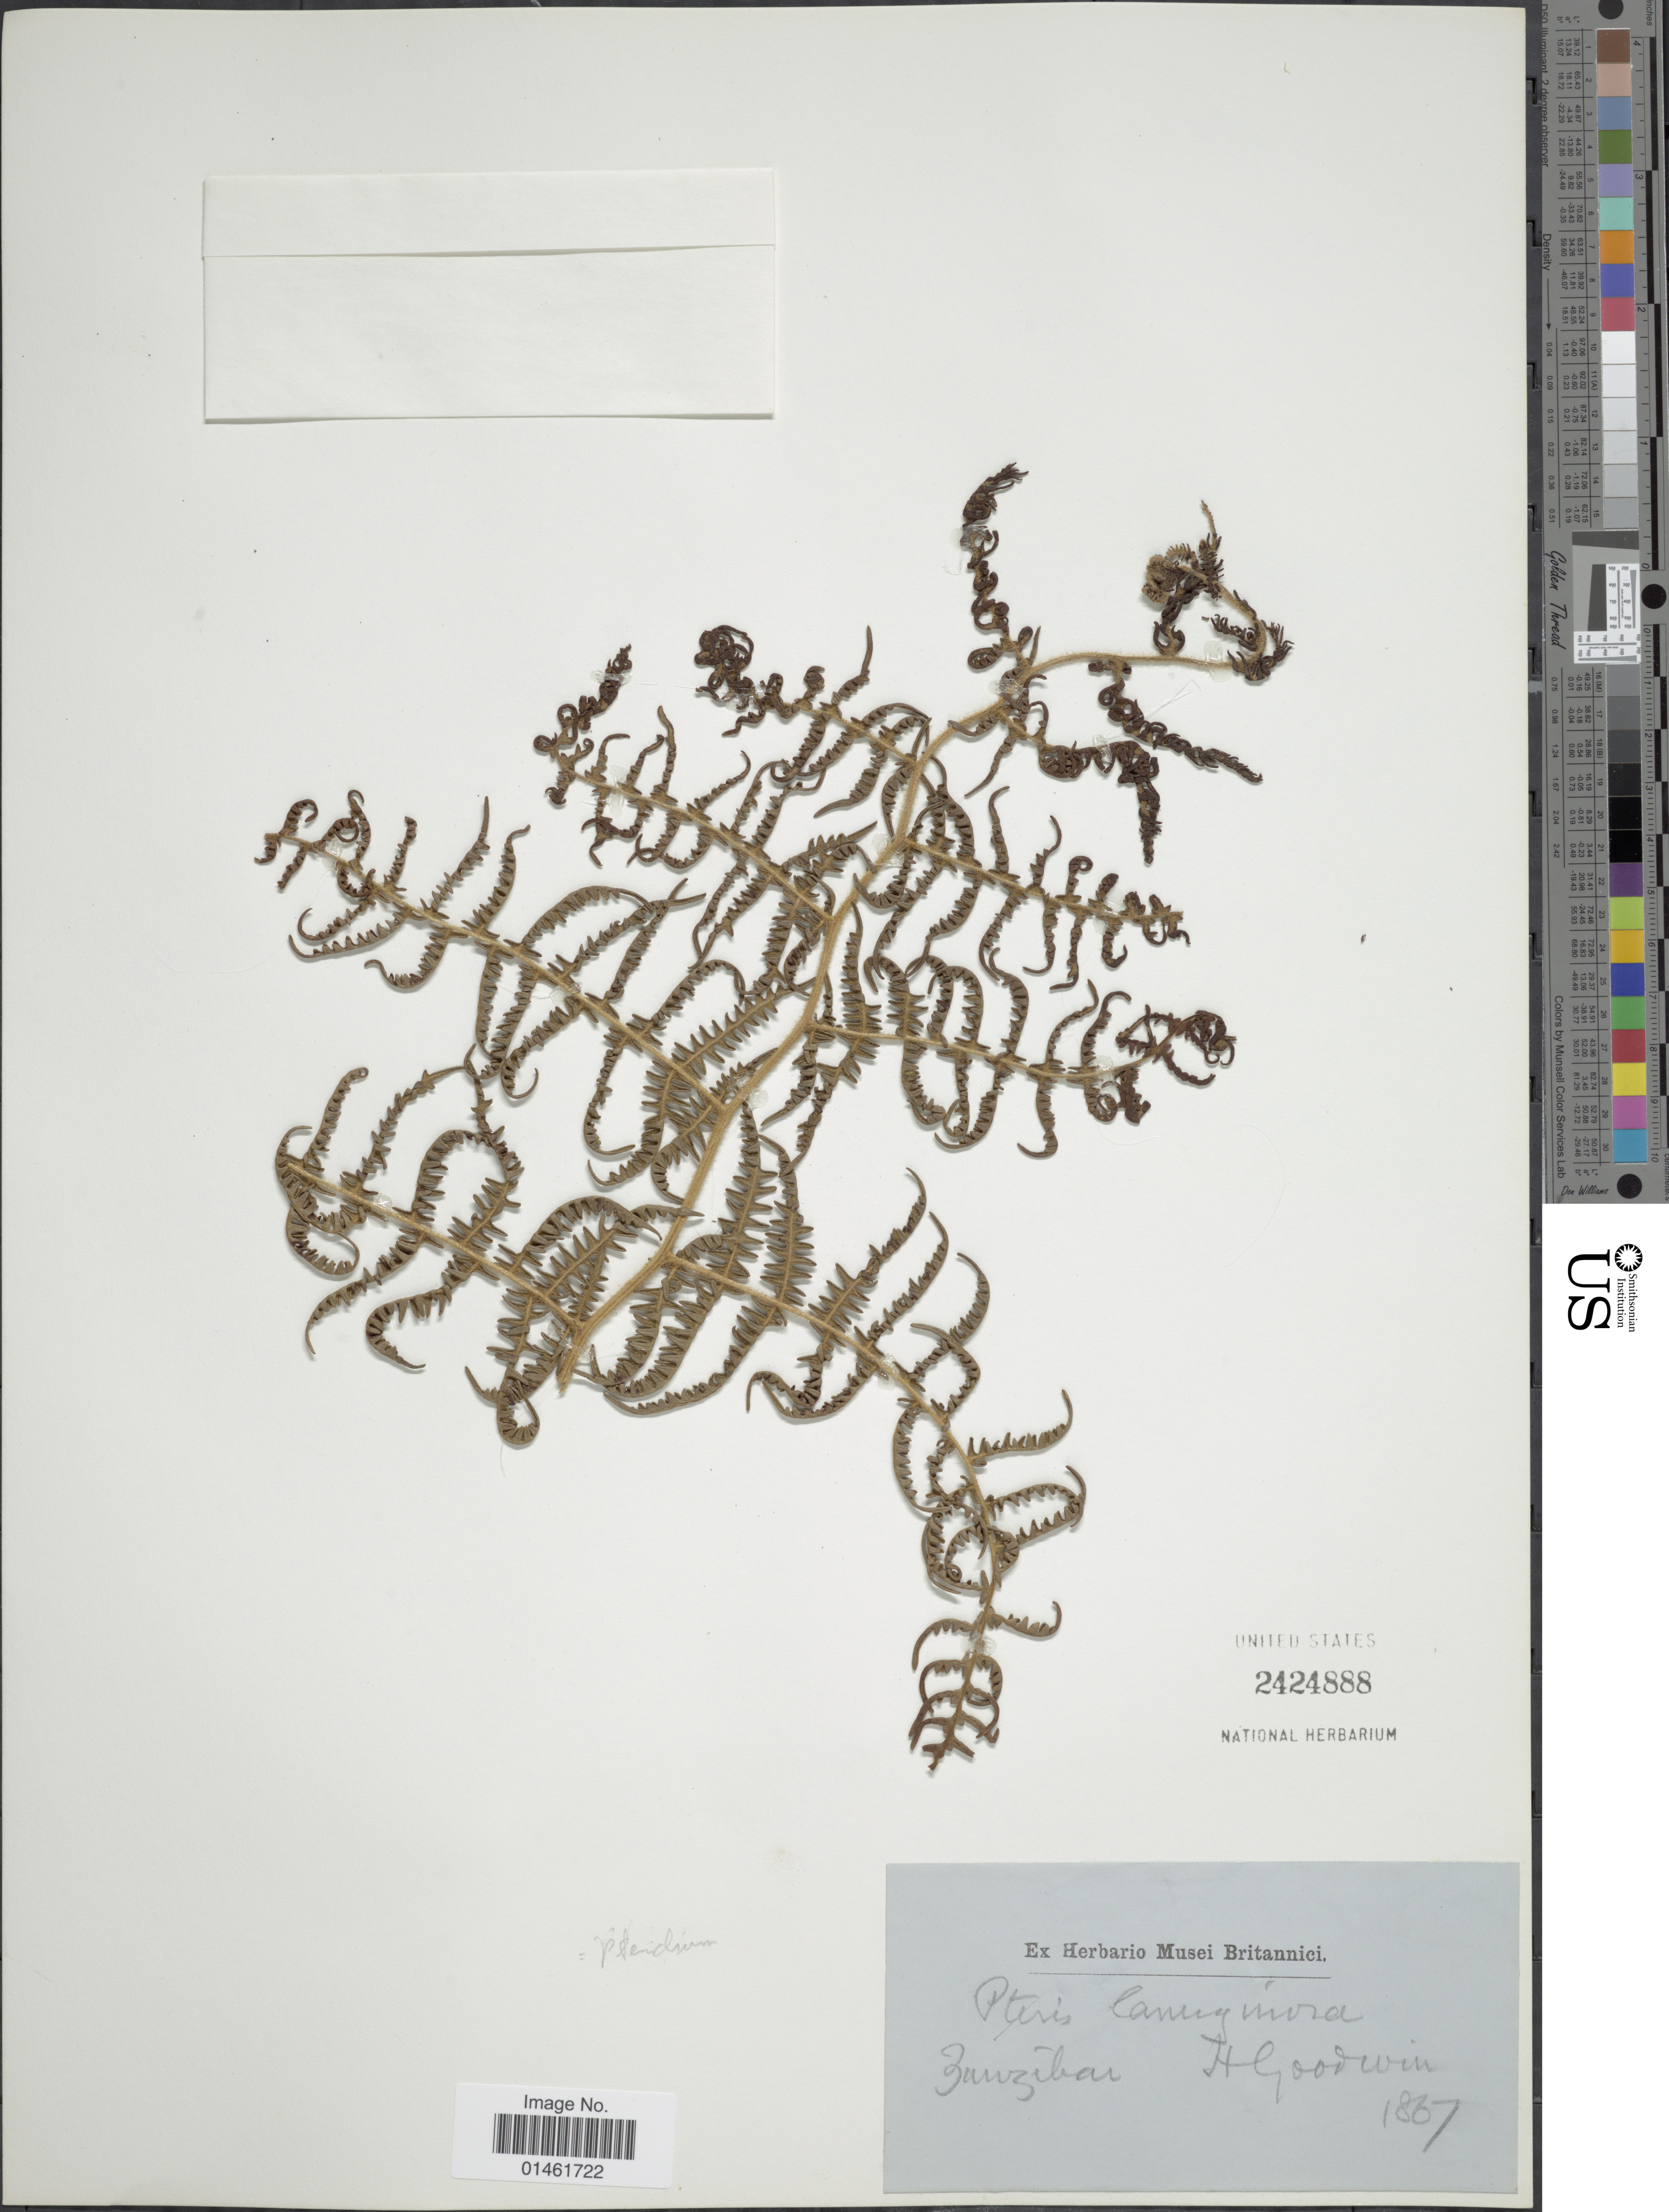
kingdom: Plantae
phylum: Tracheophyta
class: Polypodiopsida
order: Polypodiales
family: Dennstaedtiaceae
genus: Pteridium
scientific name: Pteridium aquilinum var. typicum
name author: R.M. Tryon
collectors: H. Goodwin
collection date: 1867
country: Tanzania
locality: Zanzibar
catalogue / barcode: US 2424888